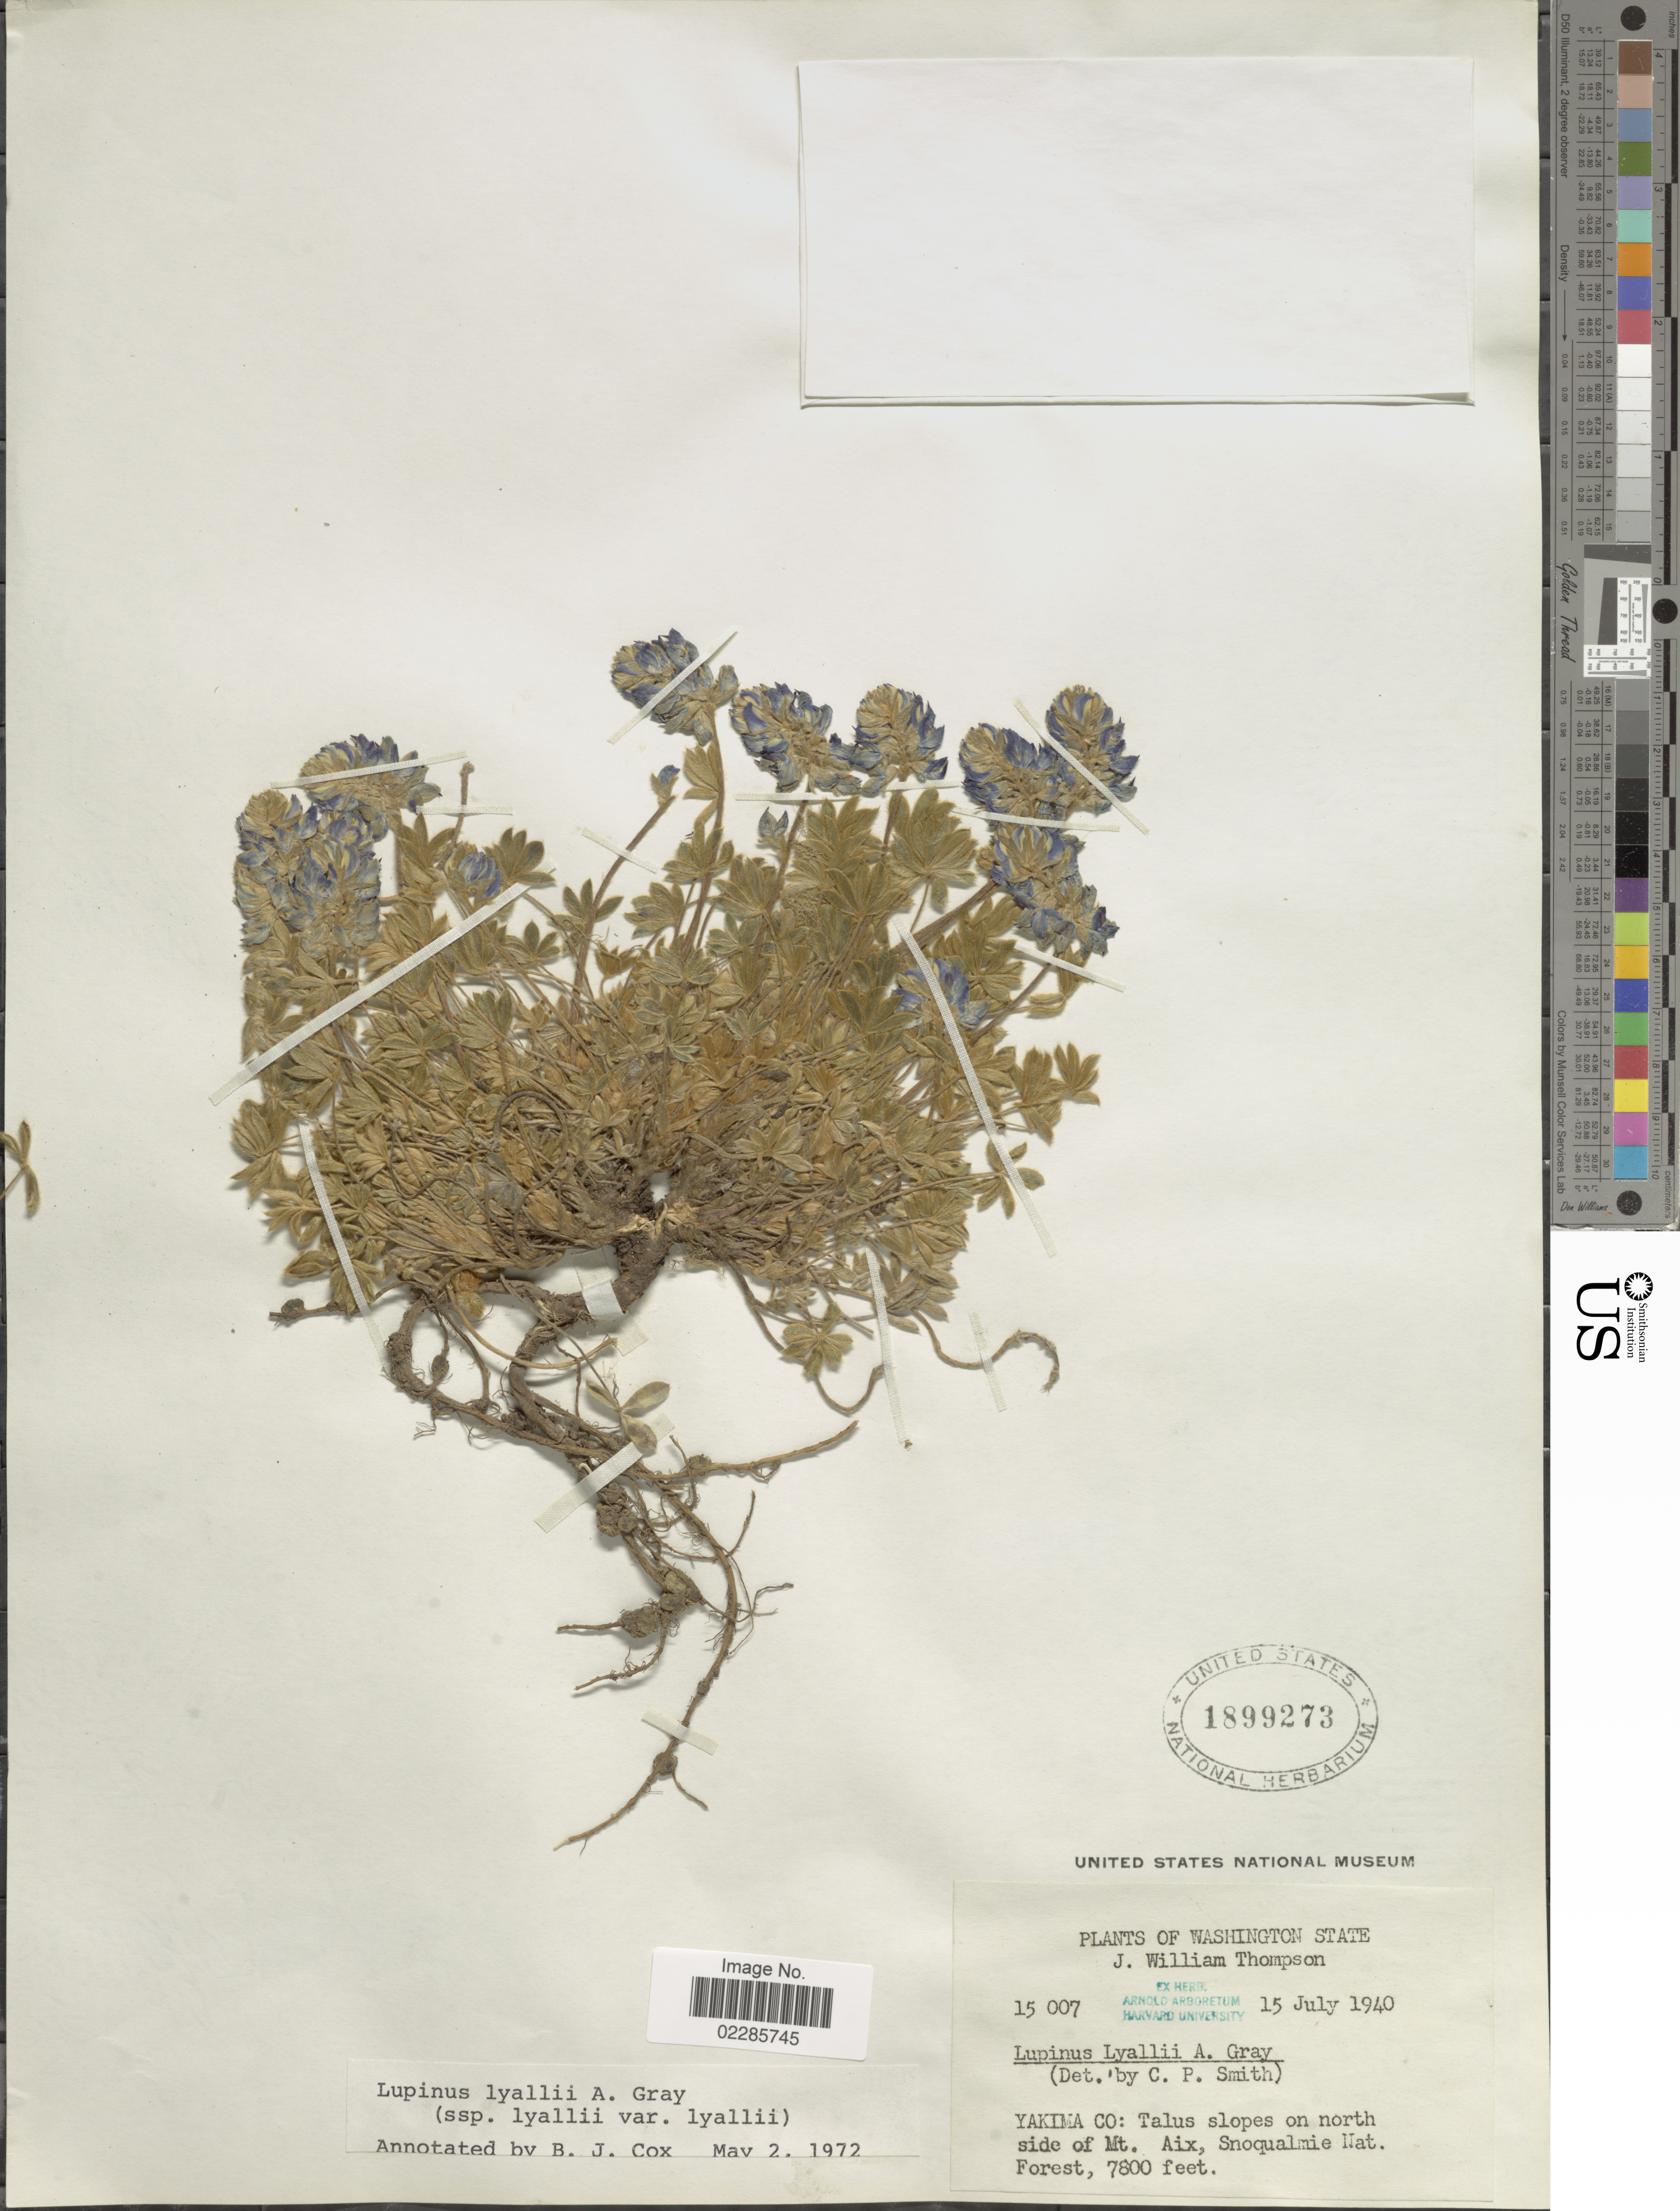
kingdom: Plantae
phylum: Tracheophyta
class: Magnoliopsida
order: Fabales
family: Fabaceae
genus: Lupinus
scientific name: Lupinus lyallii subsp. lyallii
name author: A. Gray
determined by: Cox, B. J.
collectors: J. W. Thompson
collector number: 15007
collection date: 1940-07-15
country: United States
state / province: Washington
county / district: Yakima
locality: Yakima Co: Talus slopes on north side of Mt Aix, Snoqualmie Nat. Forest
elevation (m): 2377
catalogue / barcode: US 1899273